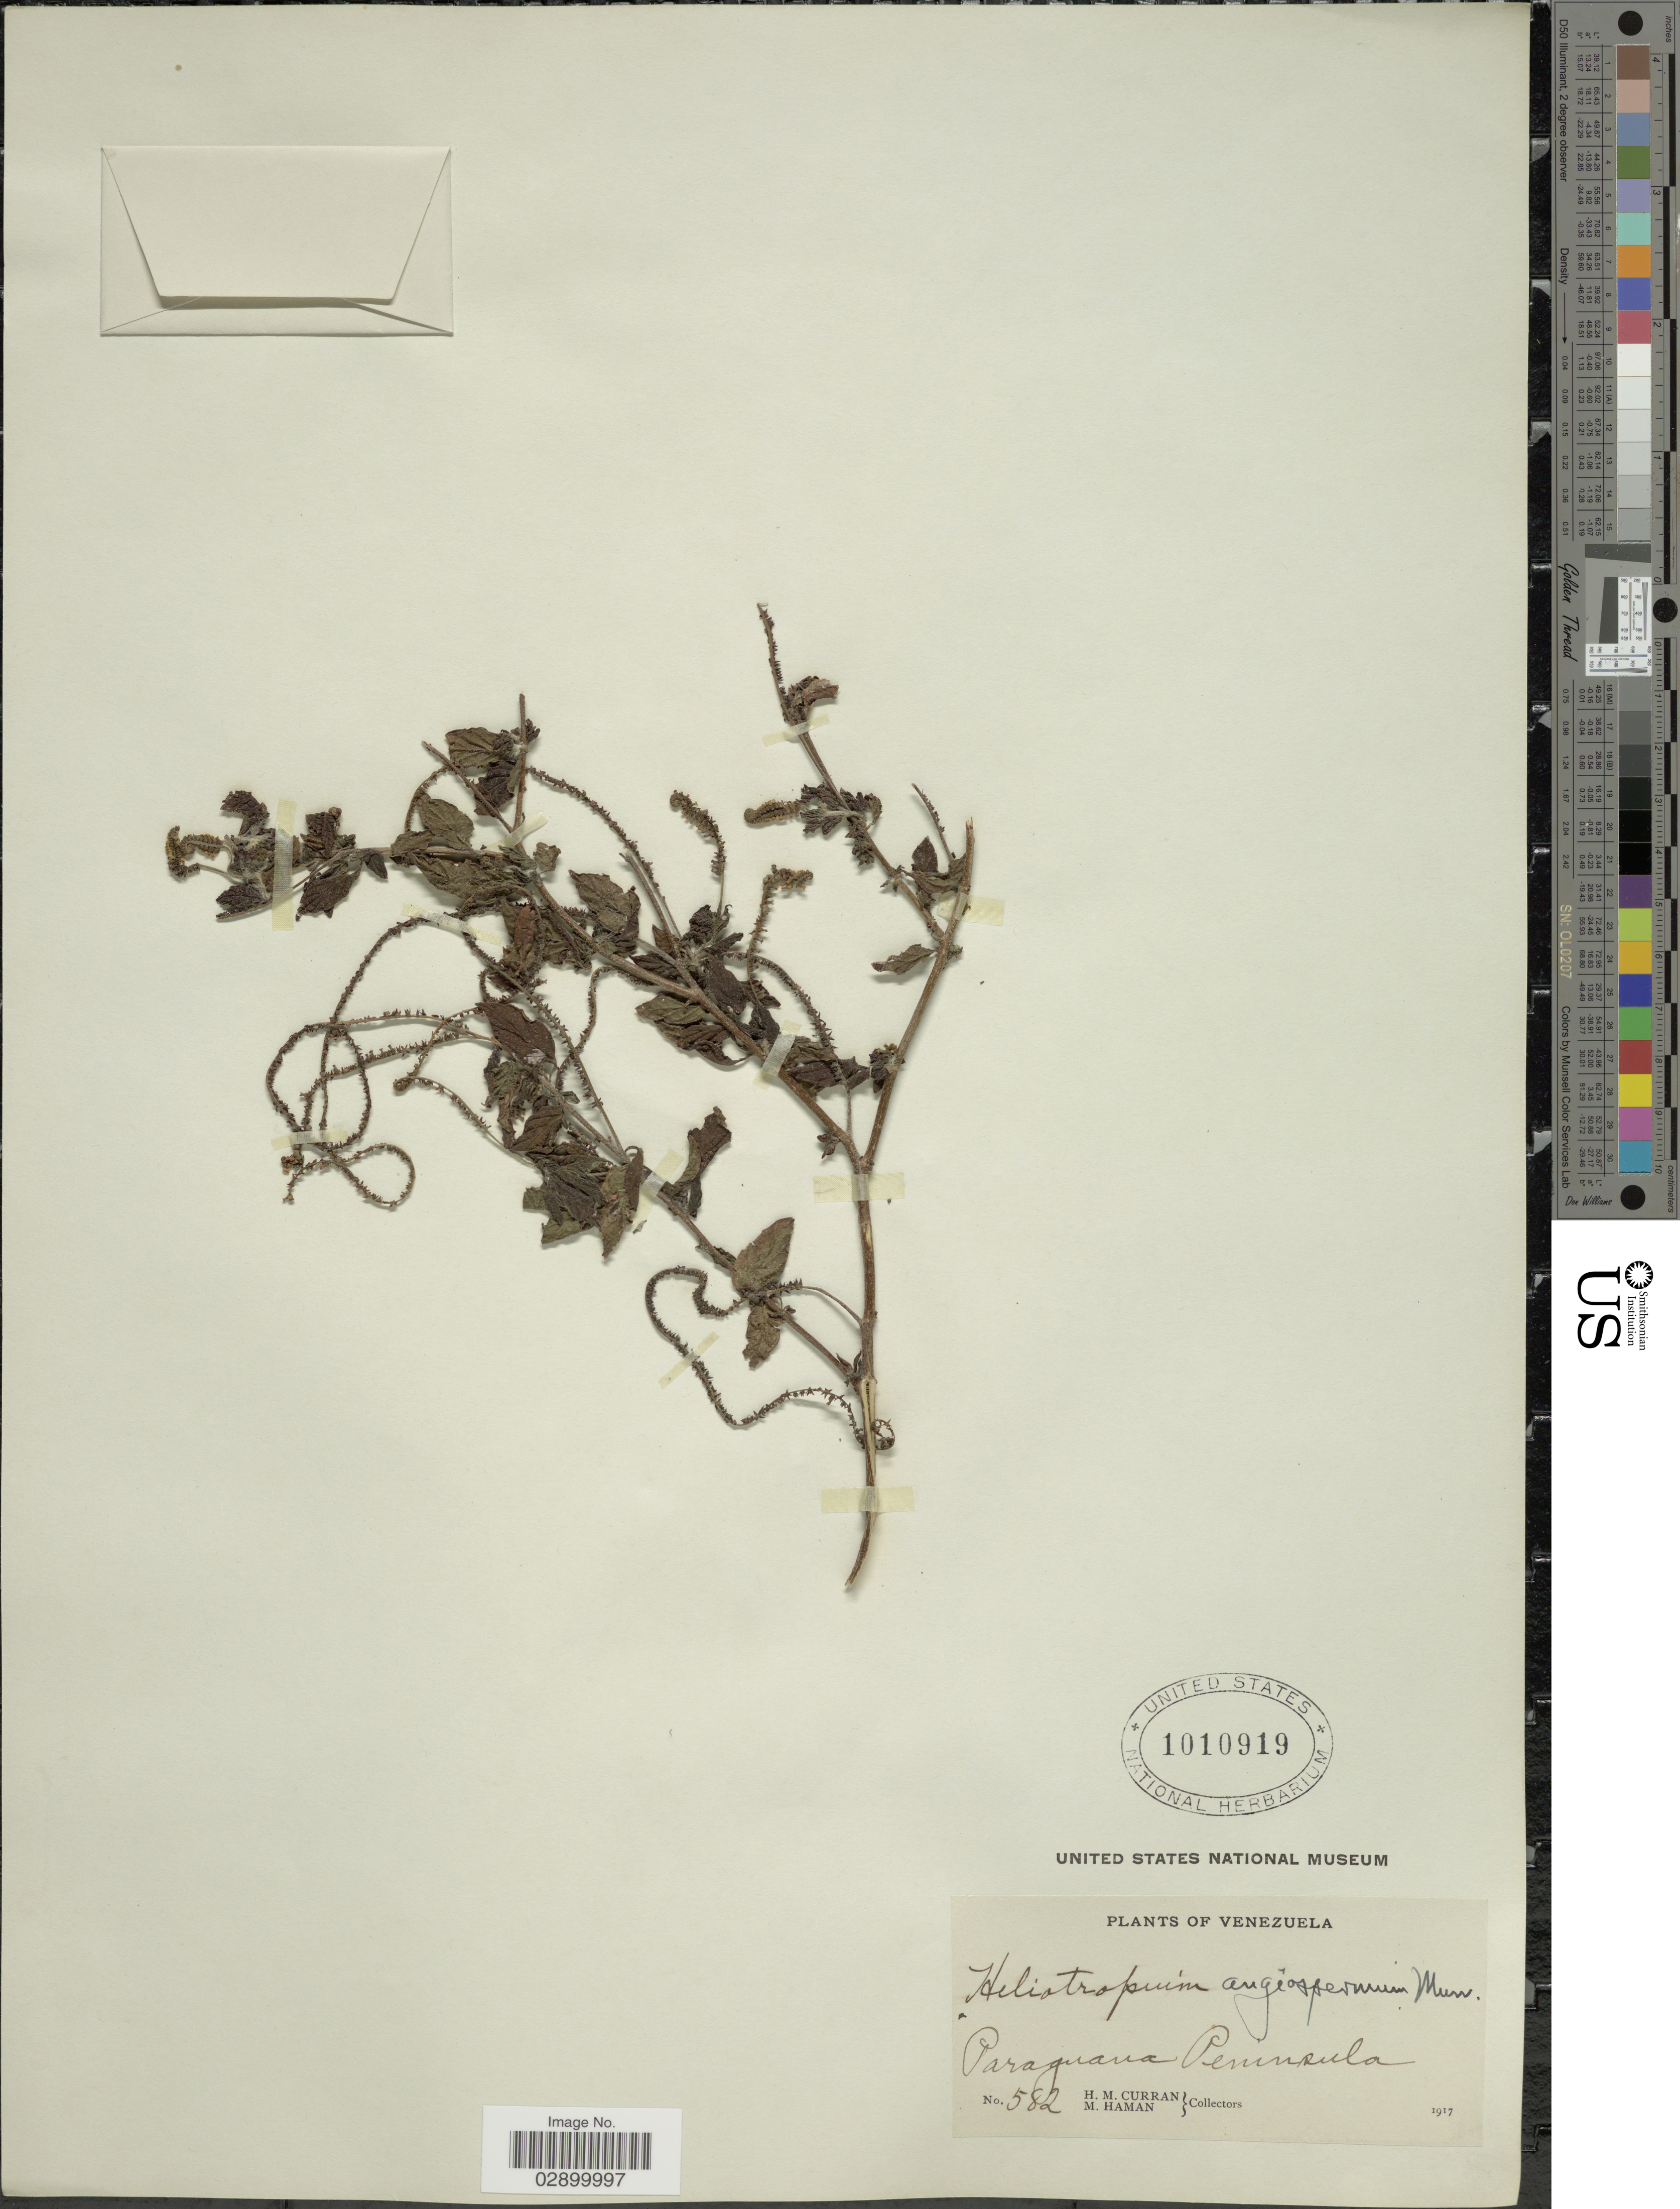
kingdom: Plantae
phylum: Tracheophyta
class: Magnoliopsida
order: Boraginales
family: Heliotropiaceae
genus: Heliotropium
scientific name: Heliotropium angiospermum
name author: Murray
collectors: H. M. Curran & M. Haman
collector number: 582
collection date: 1917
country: Venezuela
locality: Paraguana Peninsula.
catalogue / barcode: US 1010919